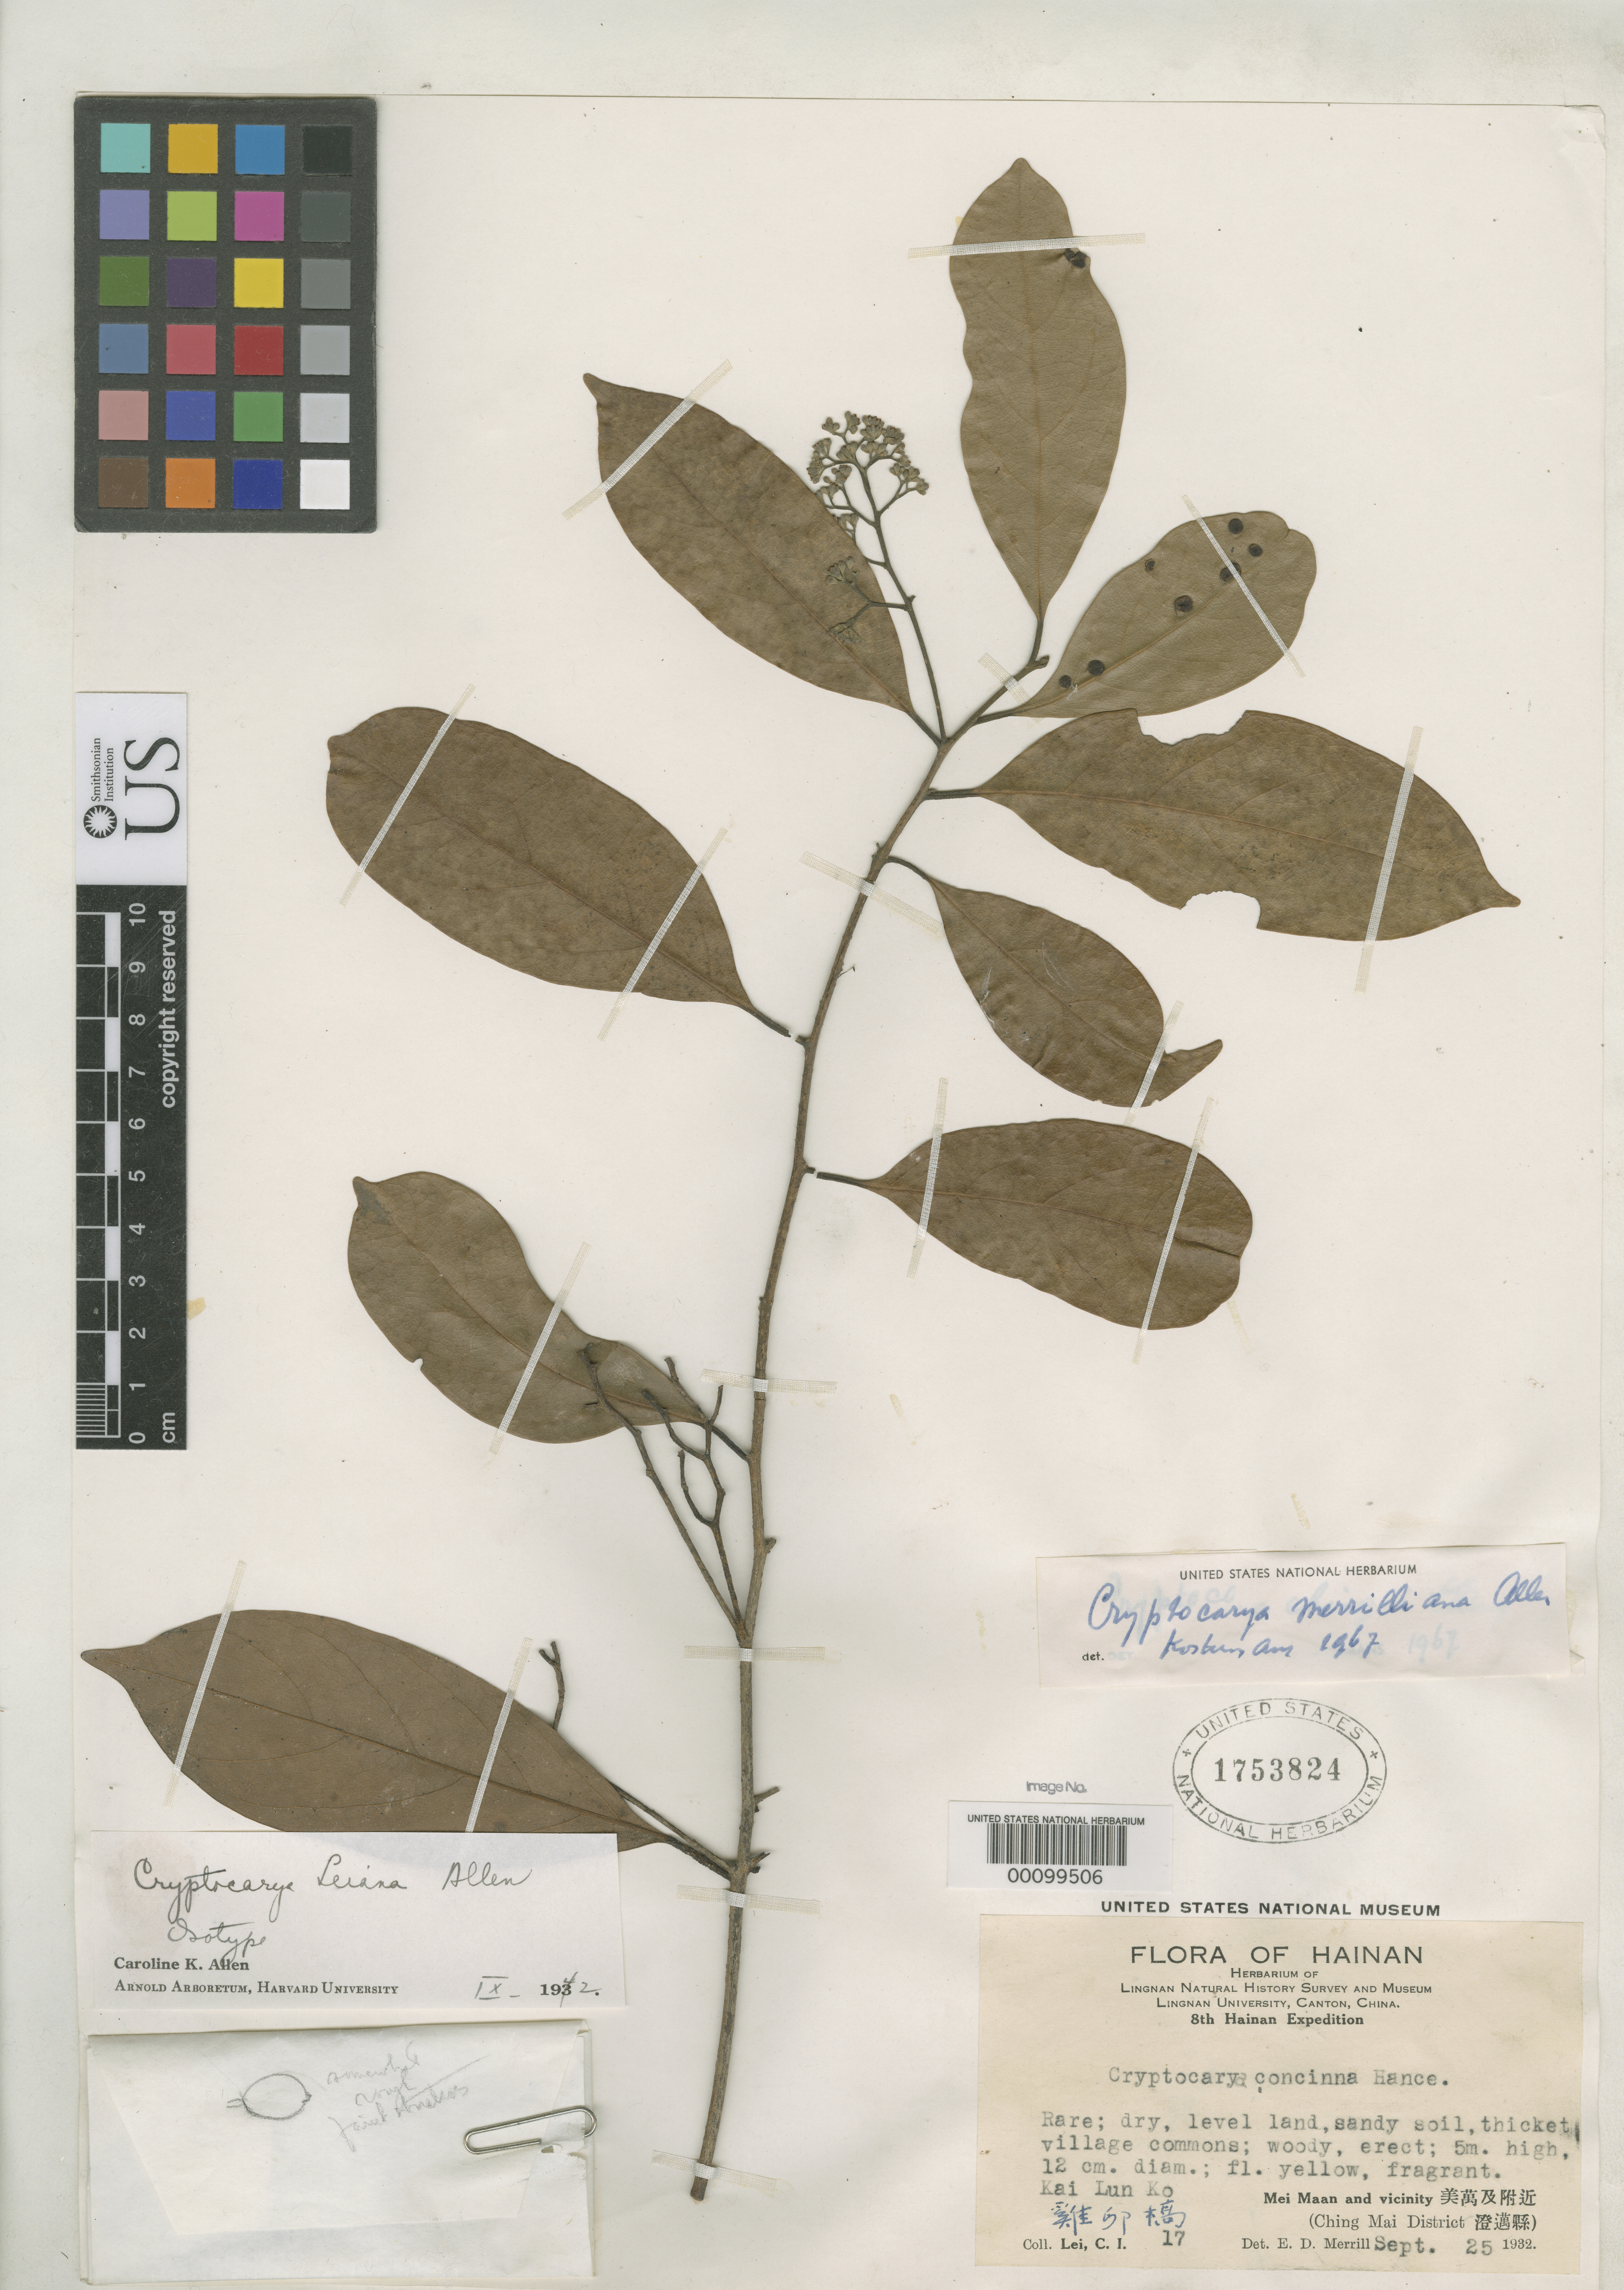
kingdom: Plantae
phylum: Tracheophyta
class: Magnoliopsida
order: Laurales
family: Lauraceae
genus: Cryptocarya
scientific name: Cryptocarya leiana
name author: C.K. Allen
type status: Isotype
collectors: C. I. Lei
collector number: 17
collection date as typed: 25 Sep 1932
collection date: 1932-09-25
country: China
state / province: Hainan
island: Hainan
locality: Ching Mai Dist., Mei Maan & vicinity.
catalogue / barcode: US 1753824